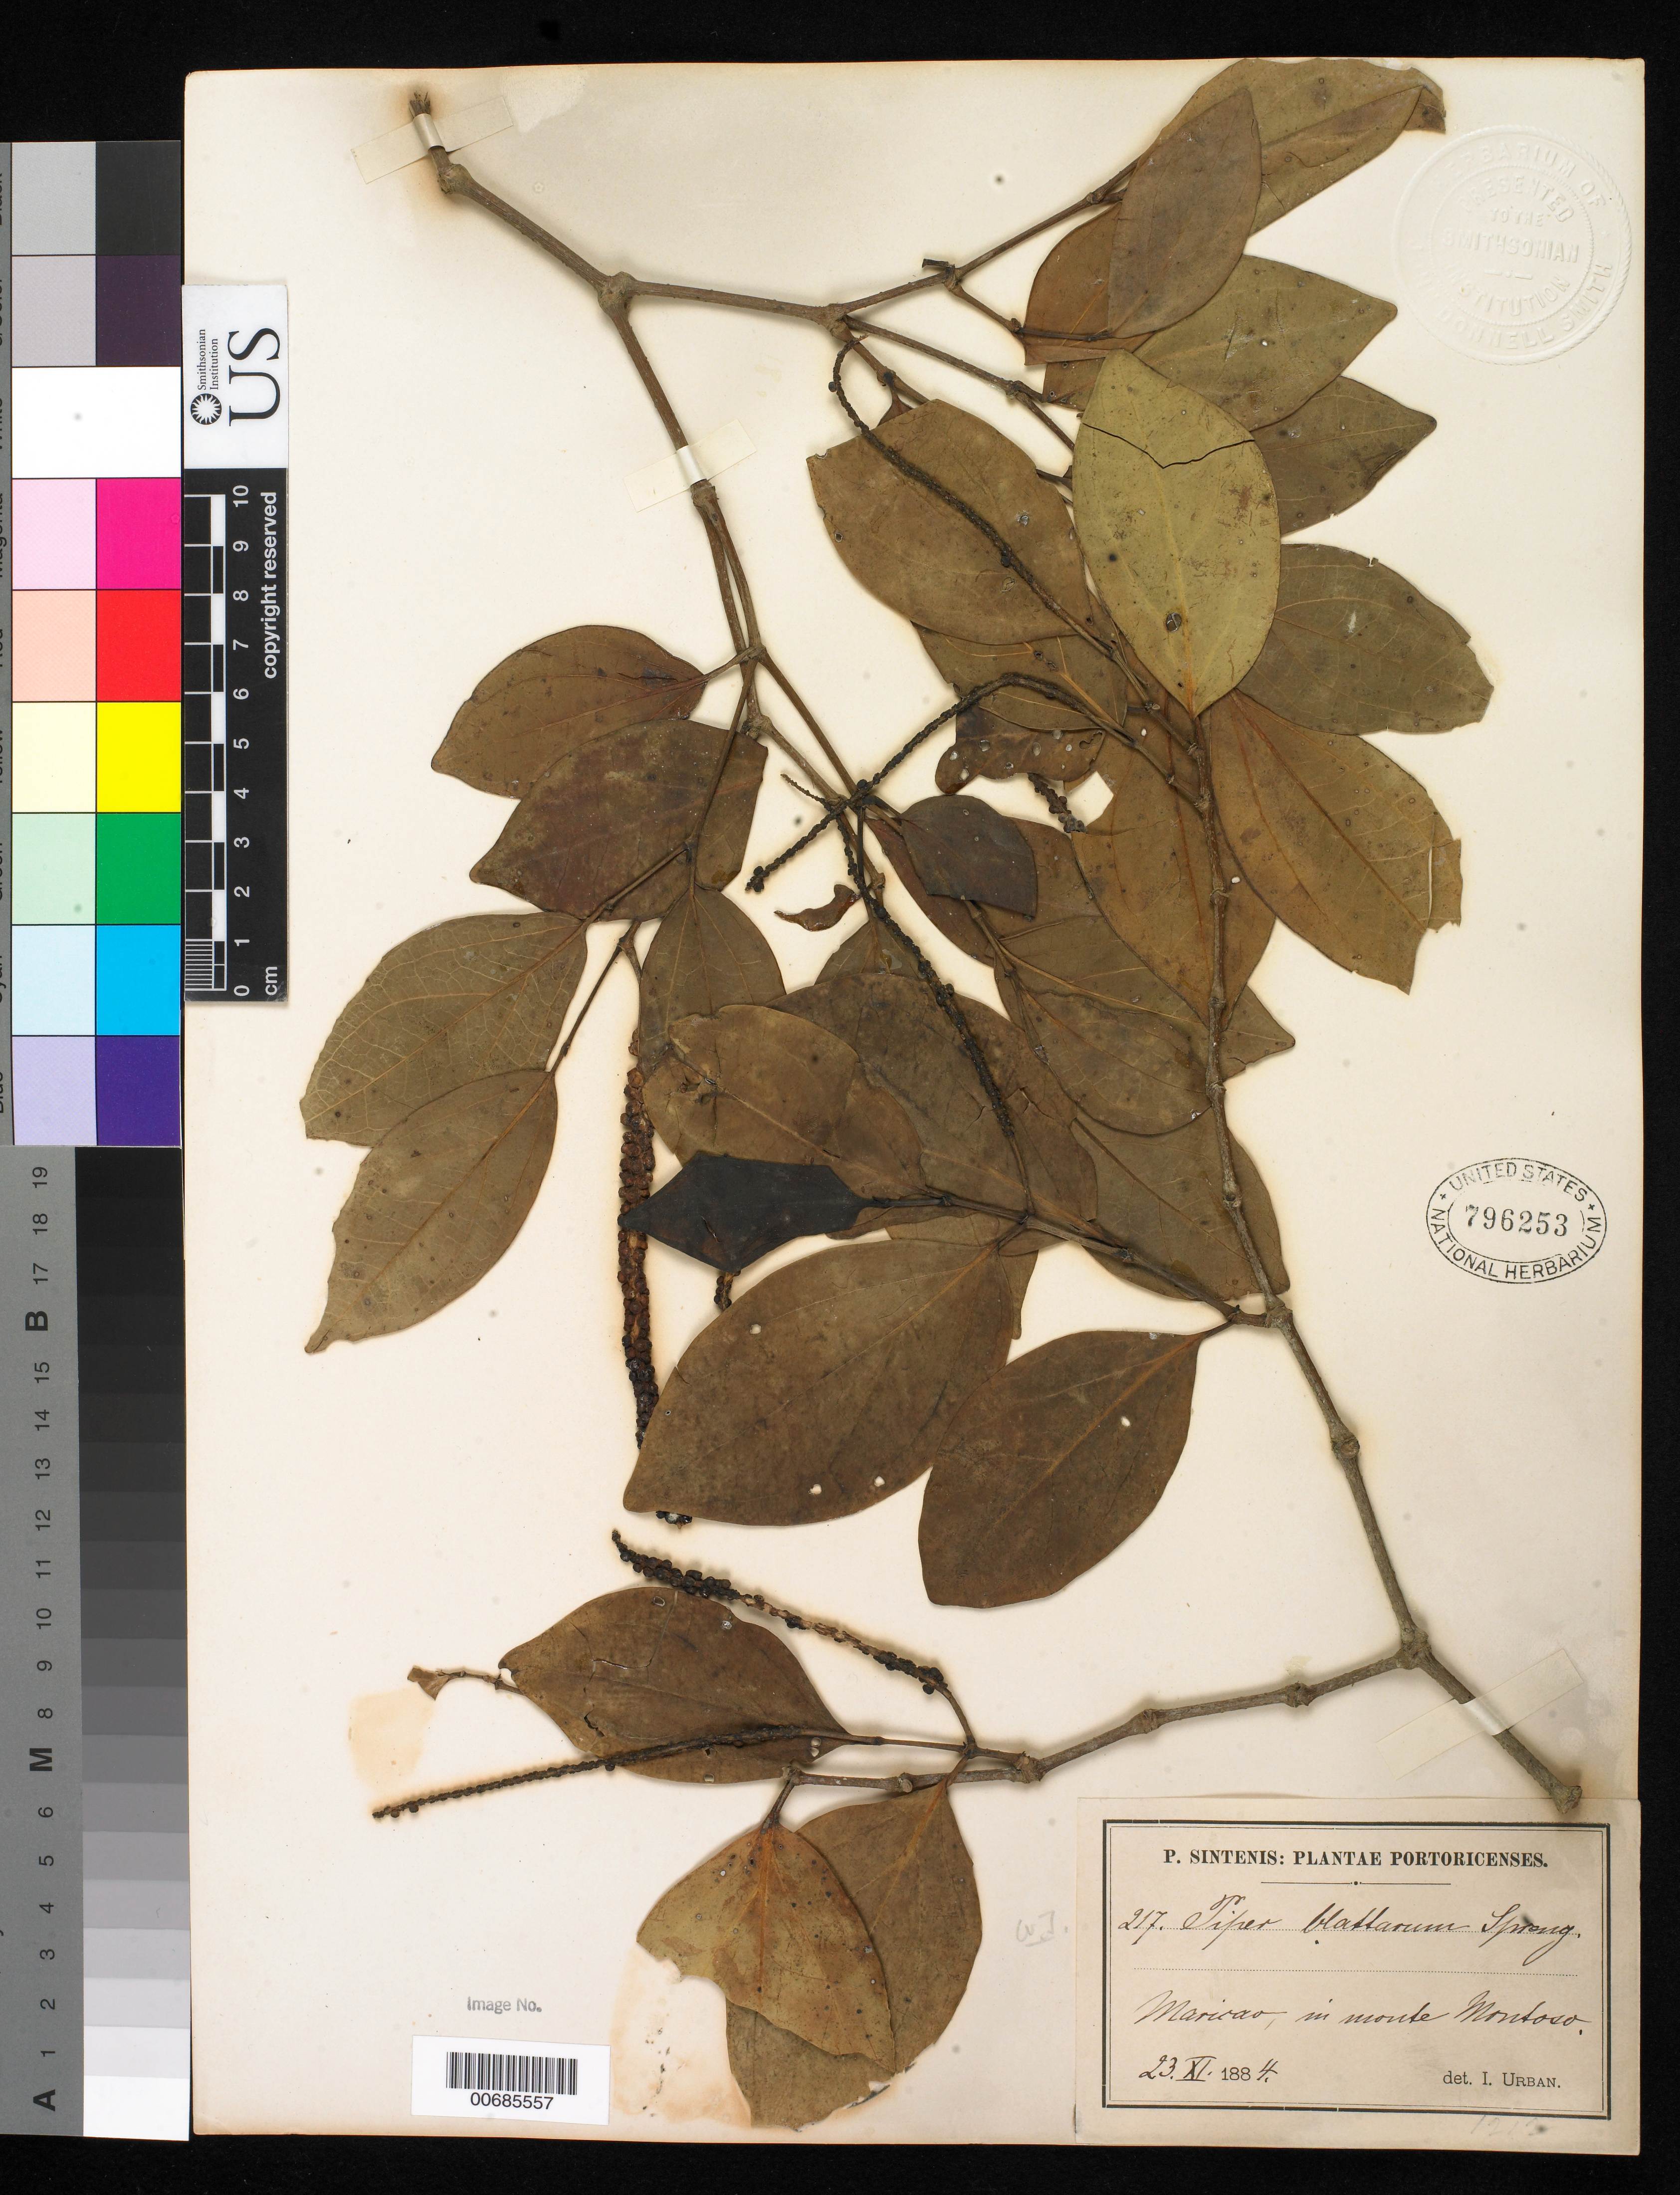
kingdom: Plantae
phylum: Tracheophyta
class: Magnoliopsida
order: Piperales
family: Piperaceae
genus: Piper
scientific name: Piper blattarum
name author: Spreng.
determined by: Urban, Ignatz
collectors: P. Sintenis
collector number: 217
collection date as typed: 23 Oct 1884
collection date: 1884-10-23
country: Puerto Rico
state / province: Maricao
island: Greater Antilles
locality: Maricao, in mouds Montoso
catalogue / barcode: US 796253